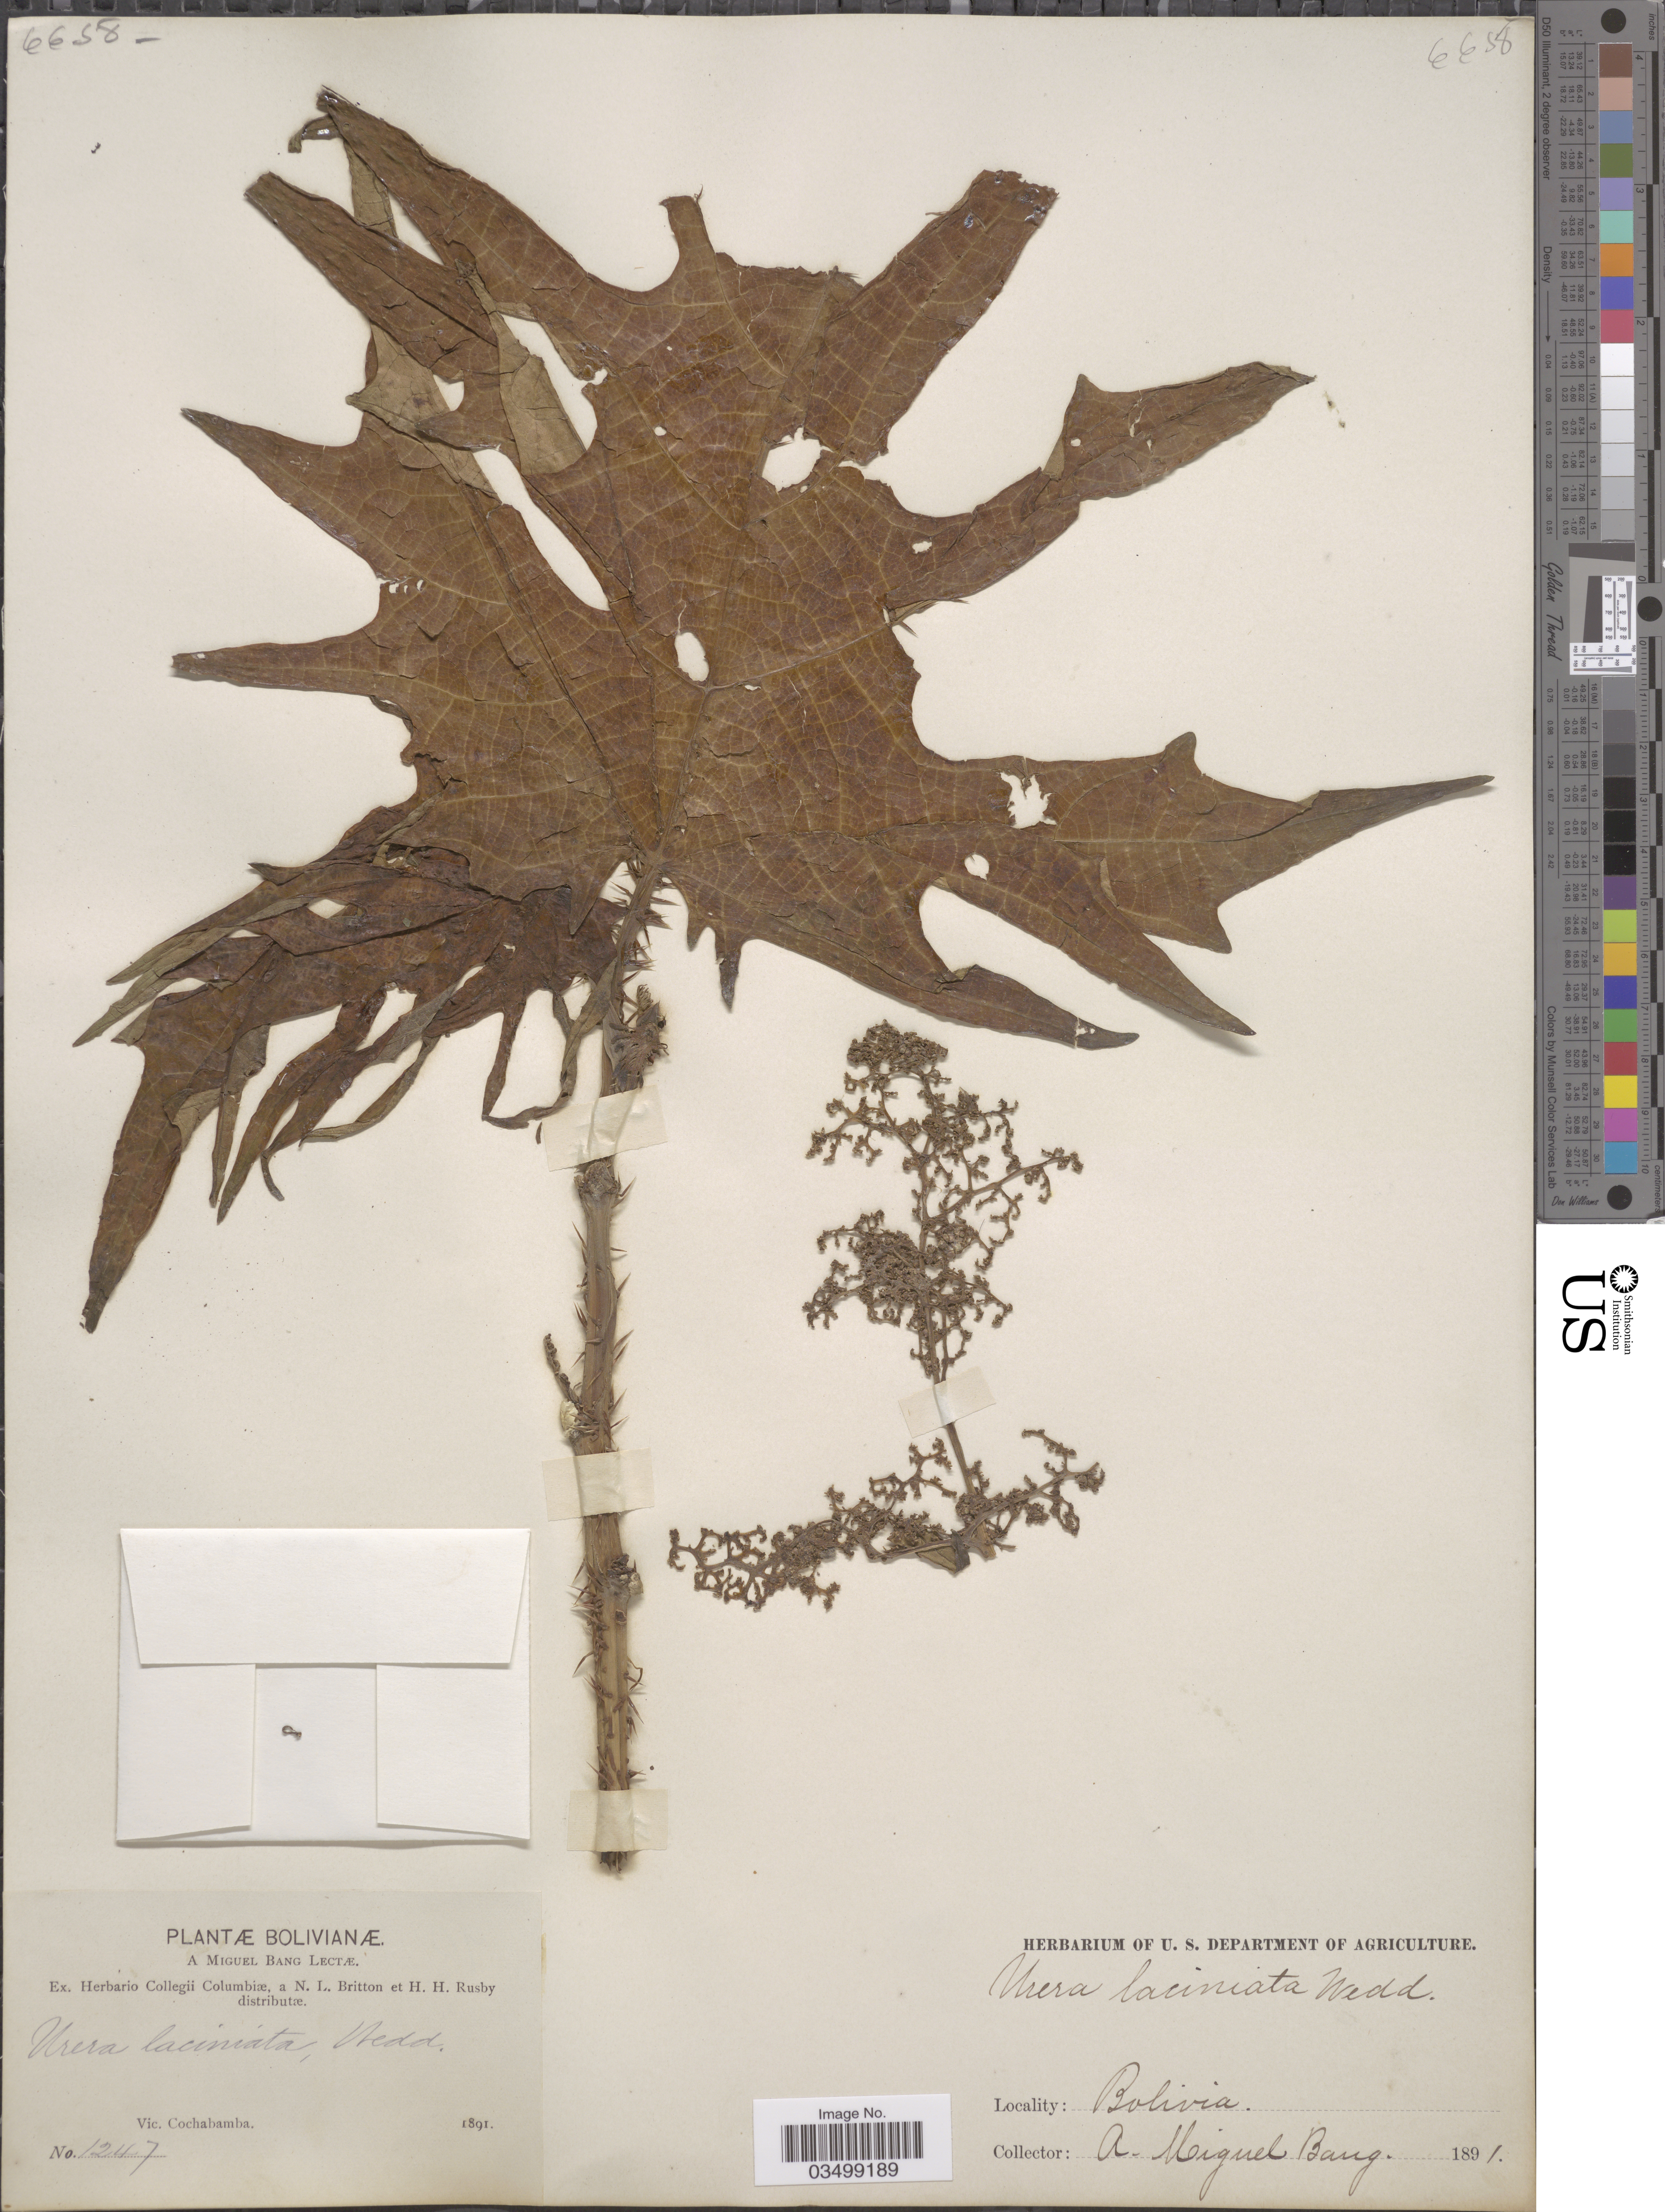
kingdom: Plantae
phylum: Tracheophyta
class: Magnoliopsida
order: Rosales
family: Urticaceae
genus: Urera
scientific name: Urera laciniata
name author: (Gaudich.) Wedd.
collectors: M. Bang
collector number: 1247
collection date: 1891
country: Bolivia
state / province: Cochabamba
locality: Vic. Cochabamba.